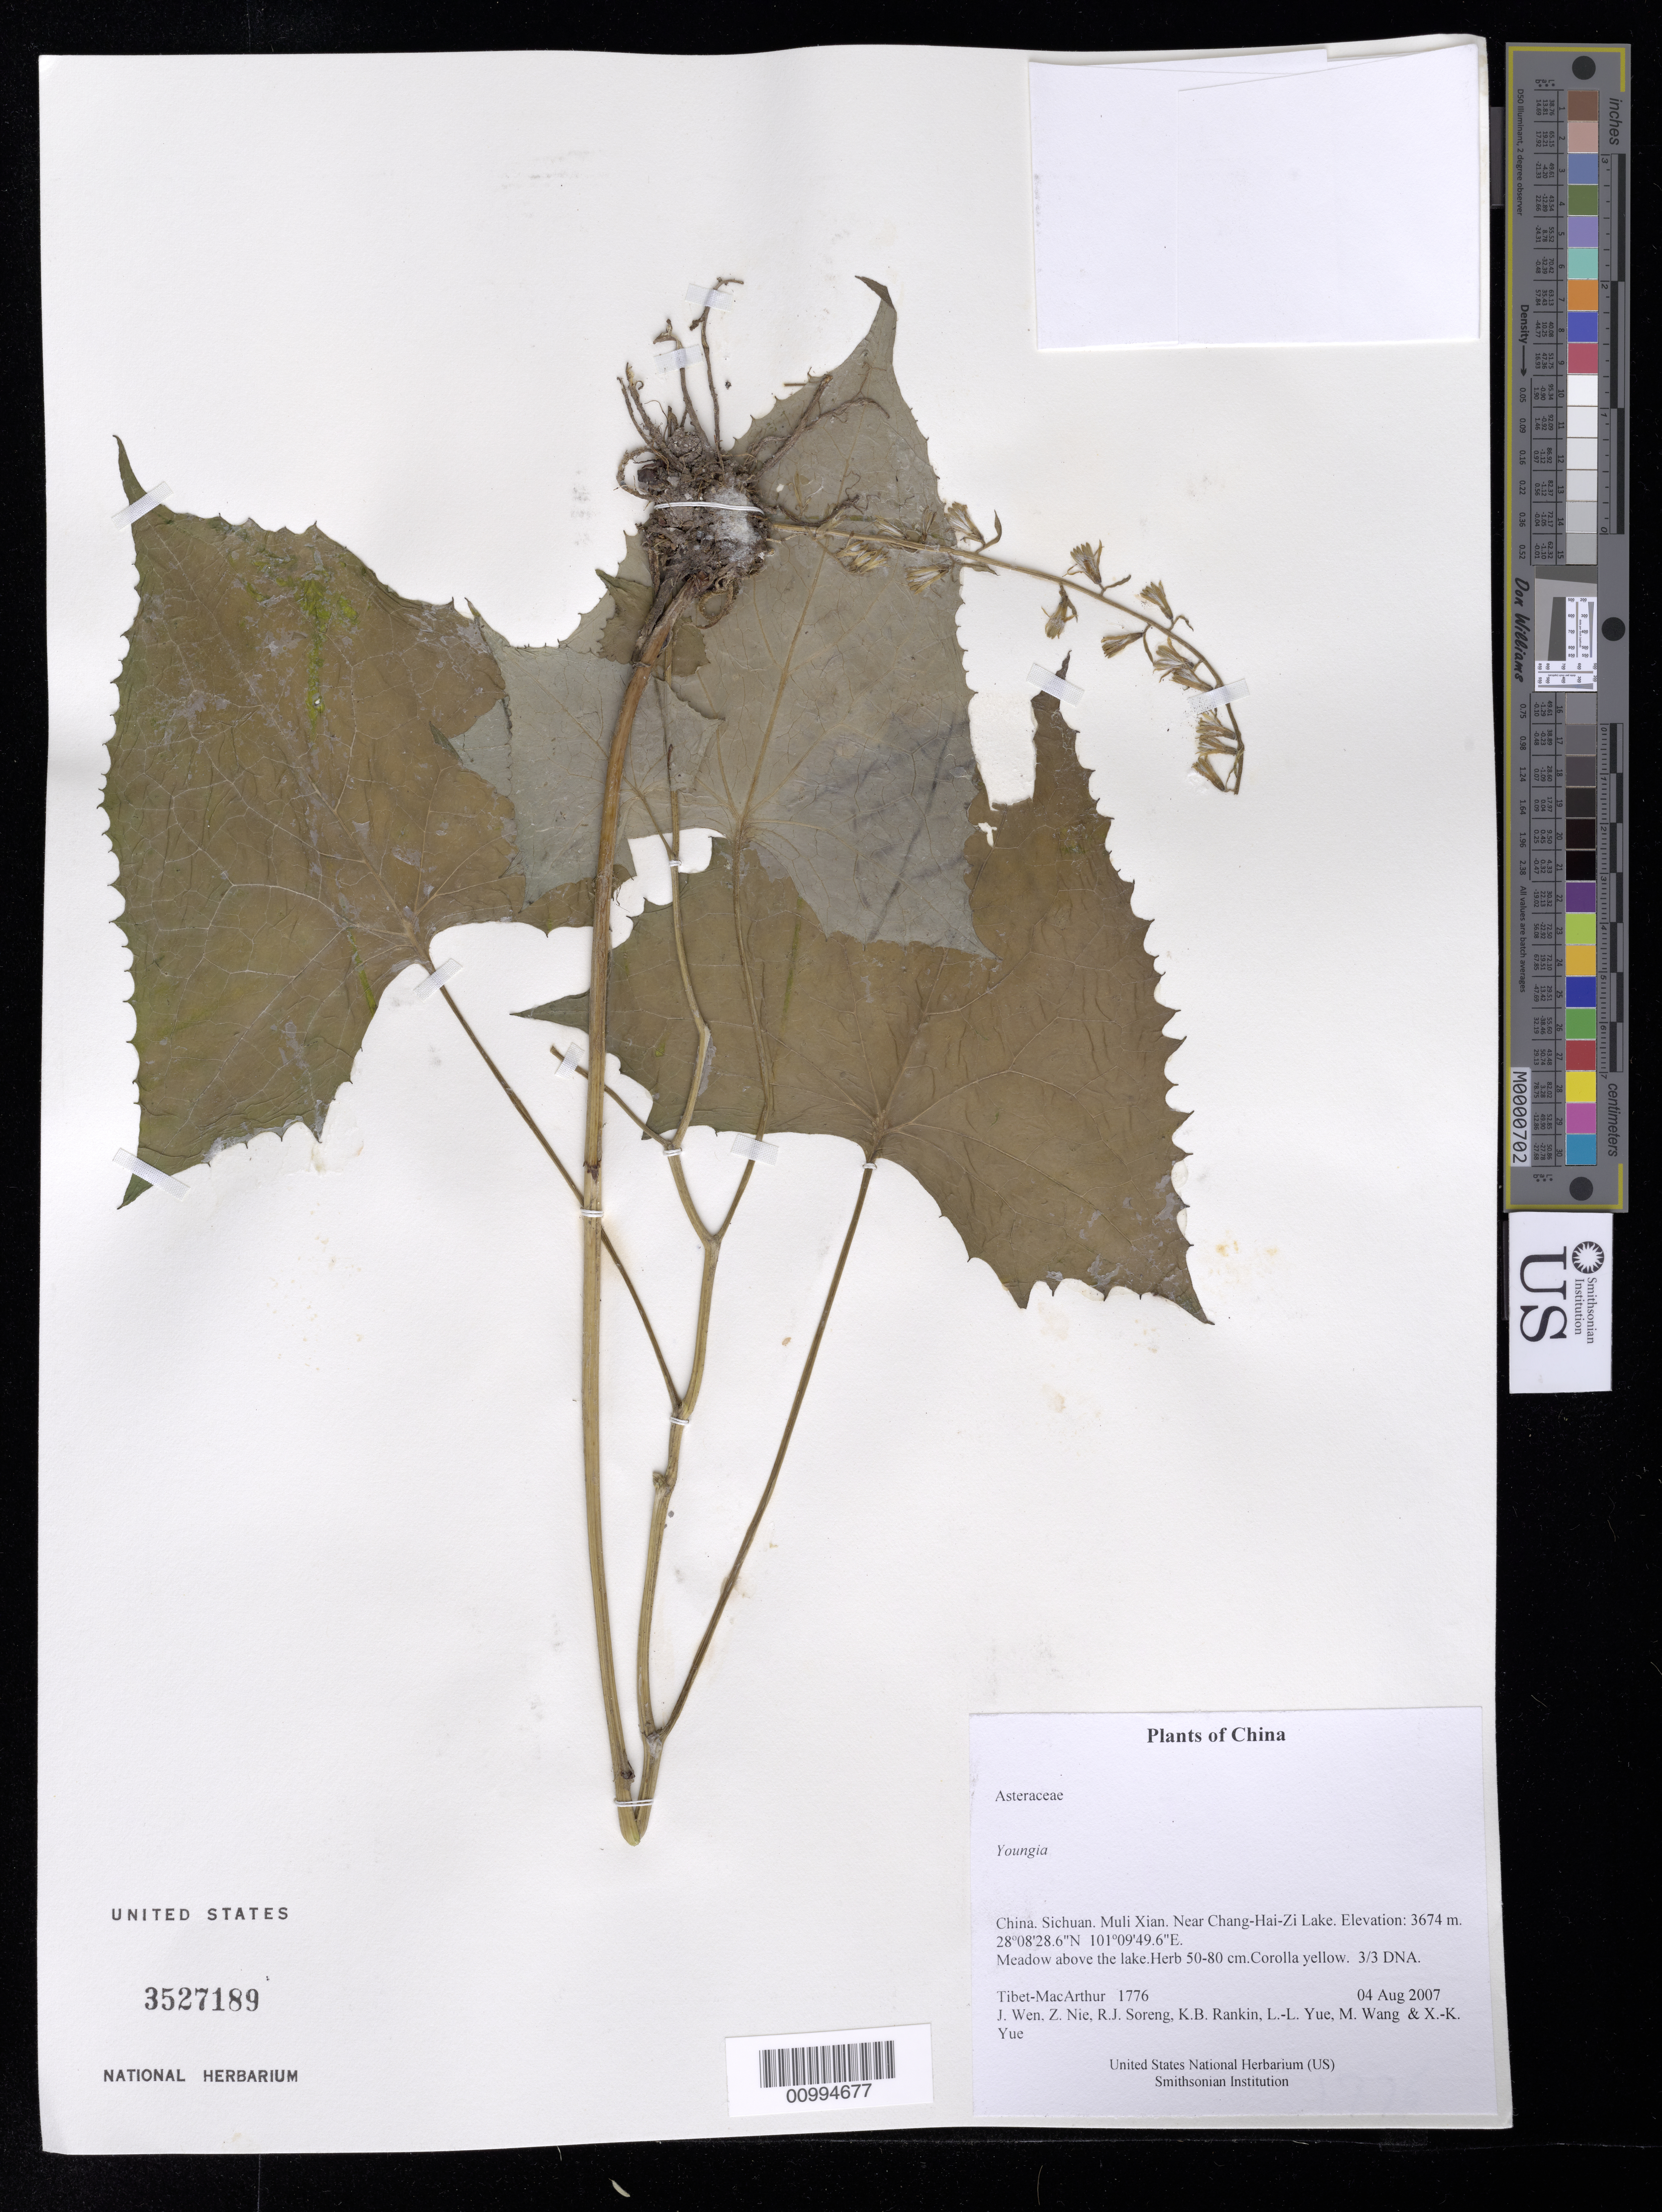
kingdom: Plantae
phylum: Tracheophyta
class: Magnoliopsida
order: Asterales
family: Asteraceae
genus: Youngia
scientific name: Youngia sp.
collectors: Tibet-MacArthur, J. Wen, Z. Nie, R. J. Soreng, K. Rankin, L. Yue, M. Wang & X. Yue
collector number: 1776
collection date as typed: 04 Aug 2007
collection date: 2007-08-04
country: China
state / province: Sichuan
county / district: Muli Xian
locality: Near Chang-Hai-Zi Lake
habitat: Meadow above the lake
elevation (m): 3674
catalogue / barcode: US 3527189